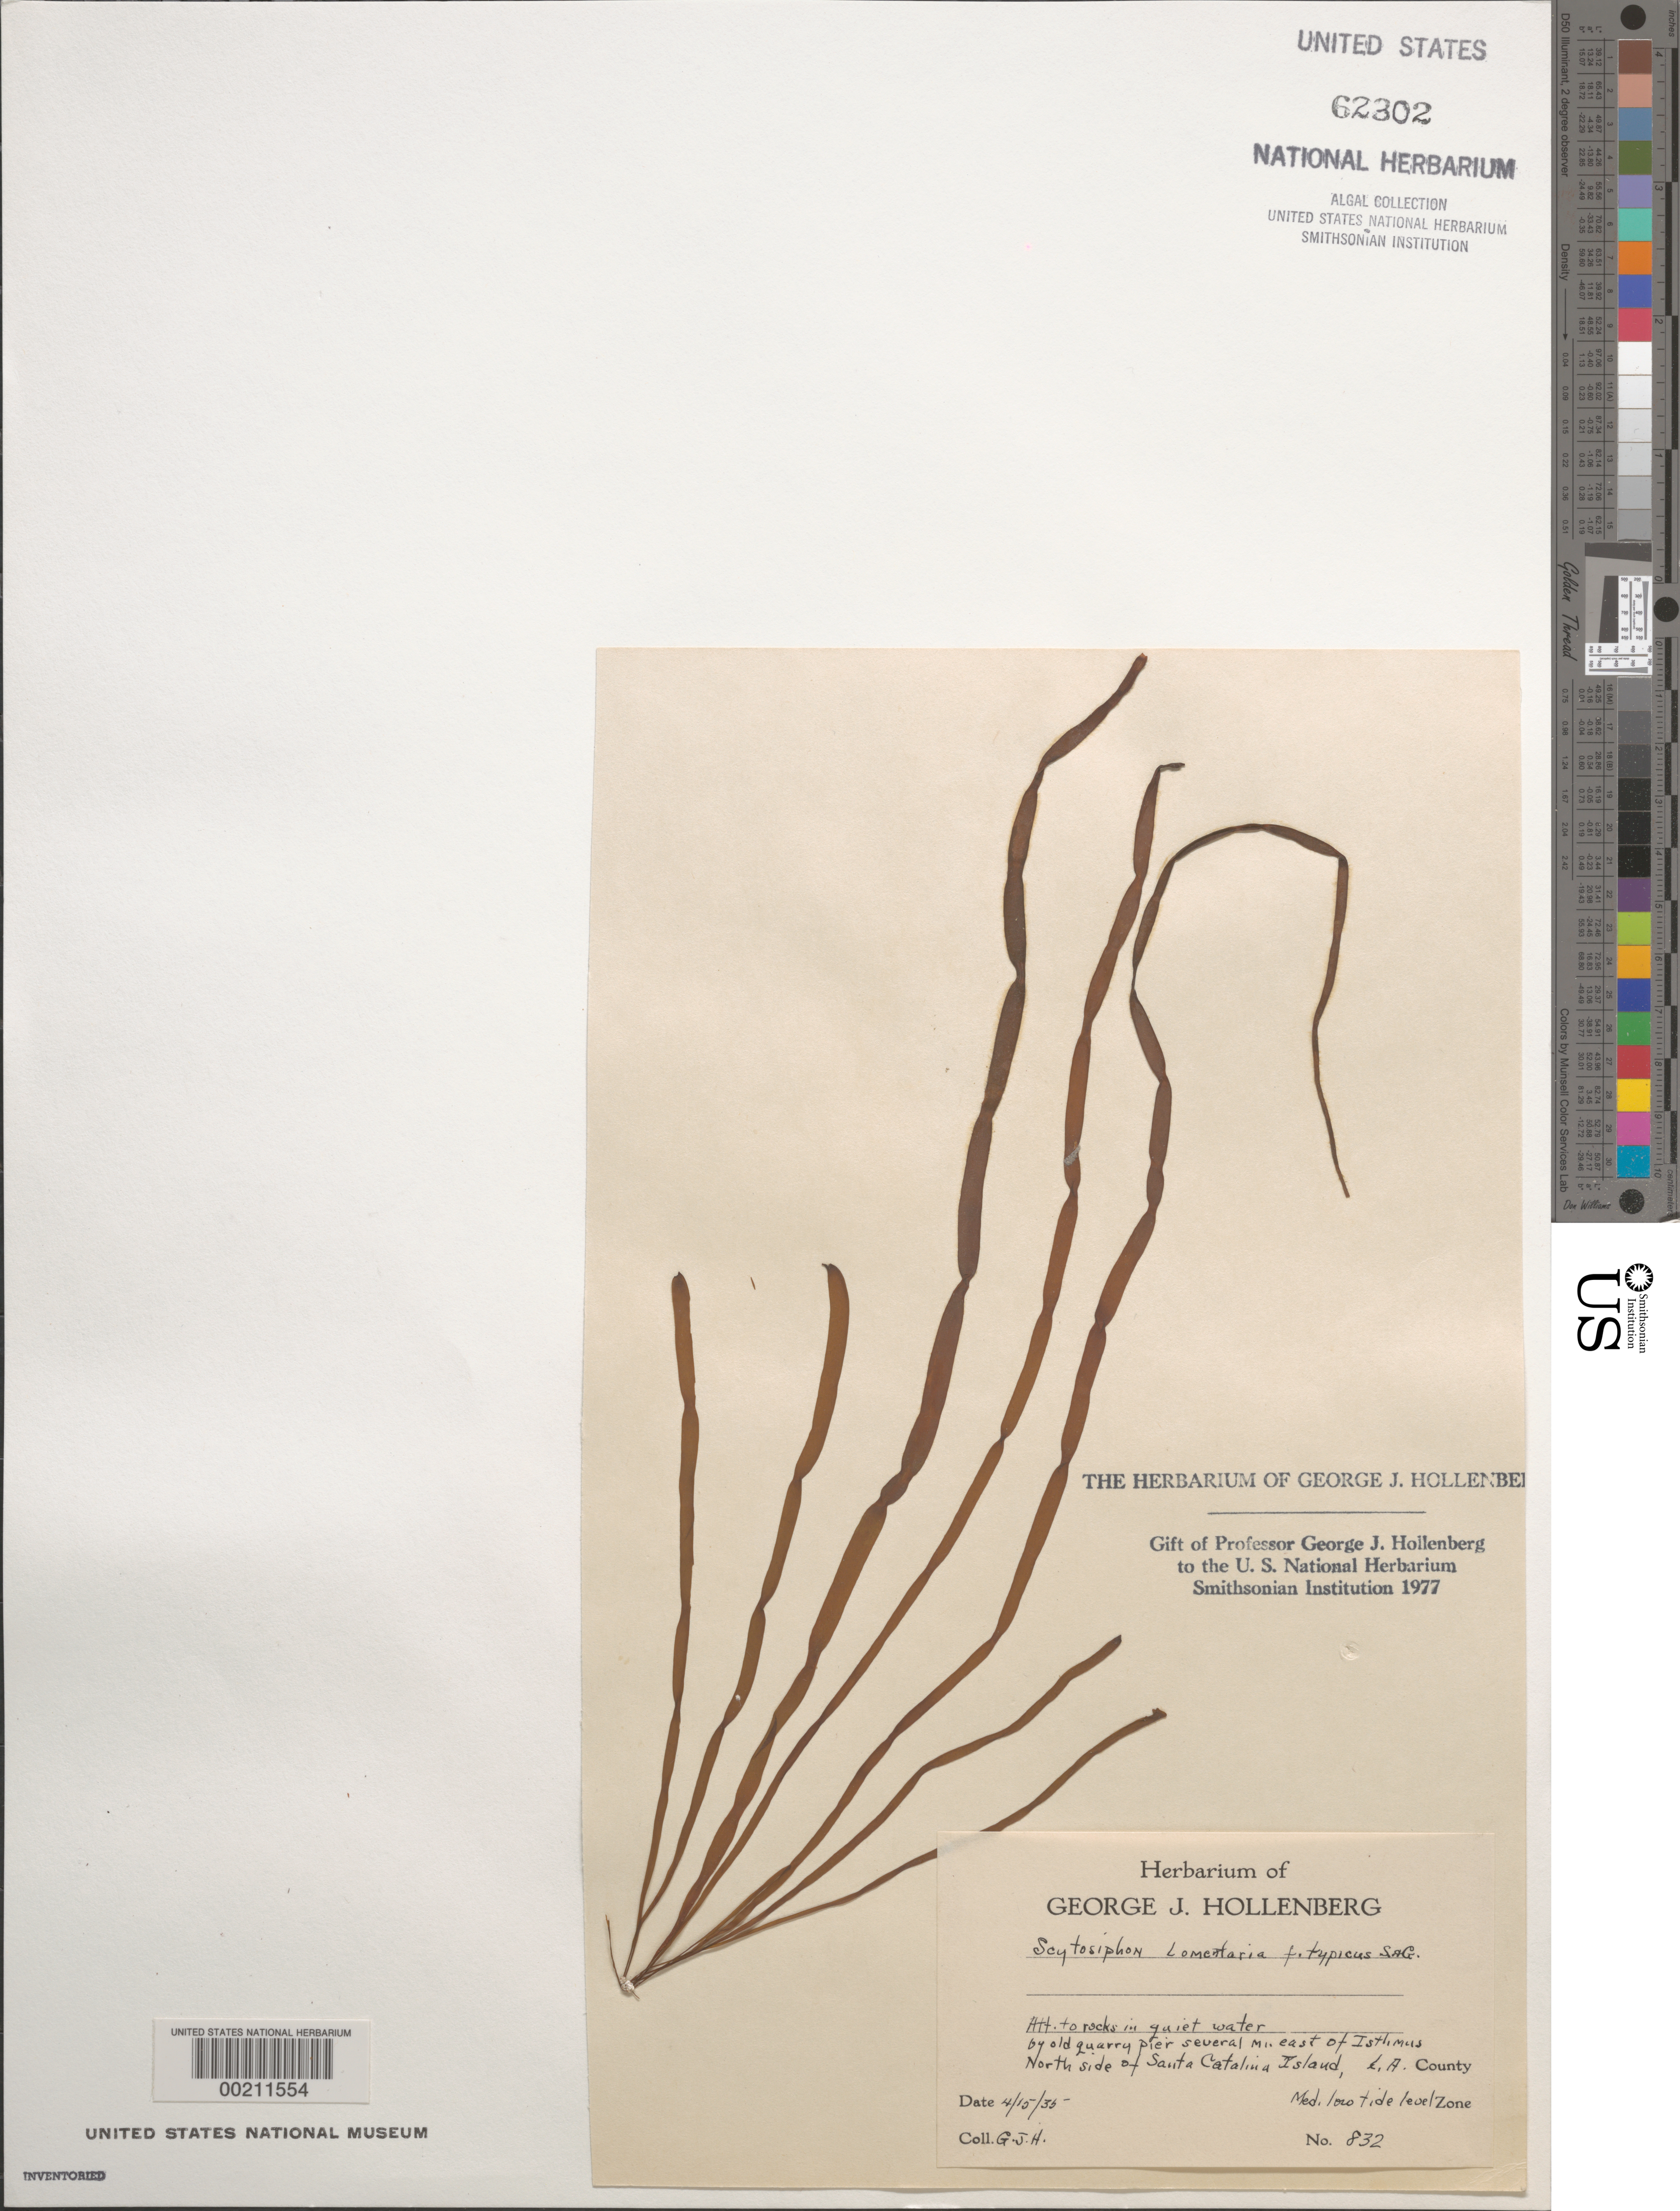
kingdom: Chromista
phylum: Ochrophyta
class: Phaeophyceae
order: Scytosiphonales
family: Scytosiphonaceae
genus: Scytosiphon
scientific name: Scytosiphon lomentaria f. typicus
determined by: Hollenberg, George J.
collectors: G. Hollenberg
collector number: GJH 832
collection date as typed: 15 Apr 1935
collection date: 1935-04-15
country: United States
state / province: California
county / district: Los Angeles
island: Santa Catalina Island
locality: East of Isthmus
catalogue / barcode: US 62302